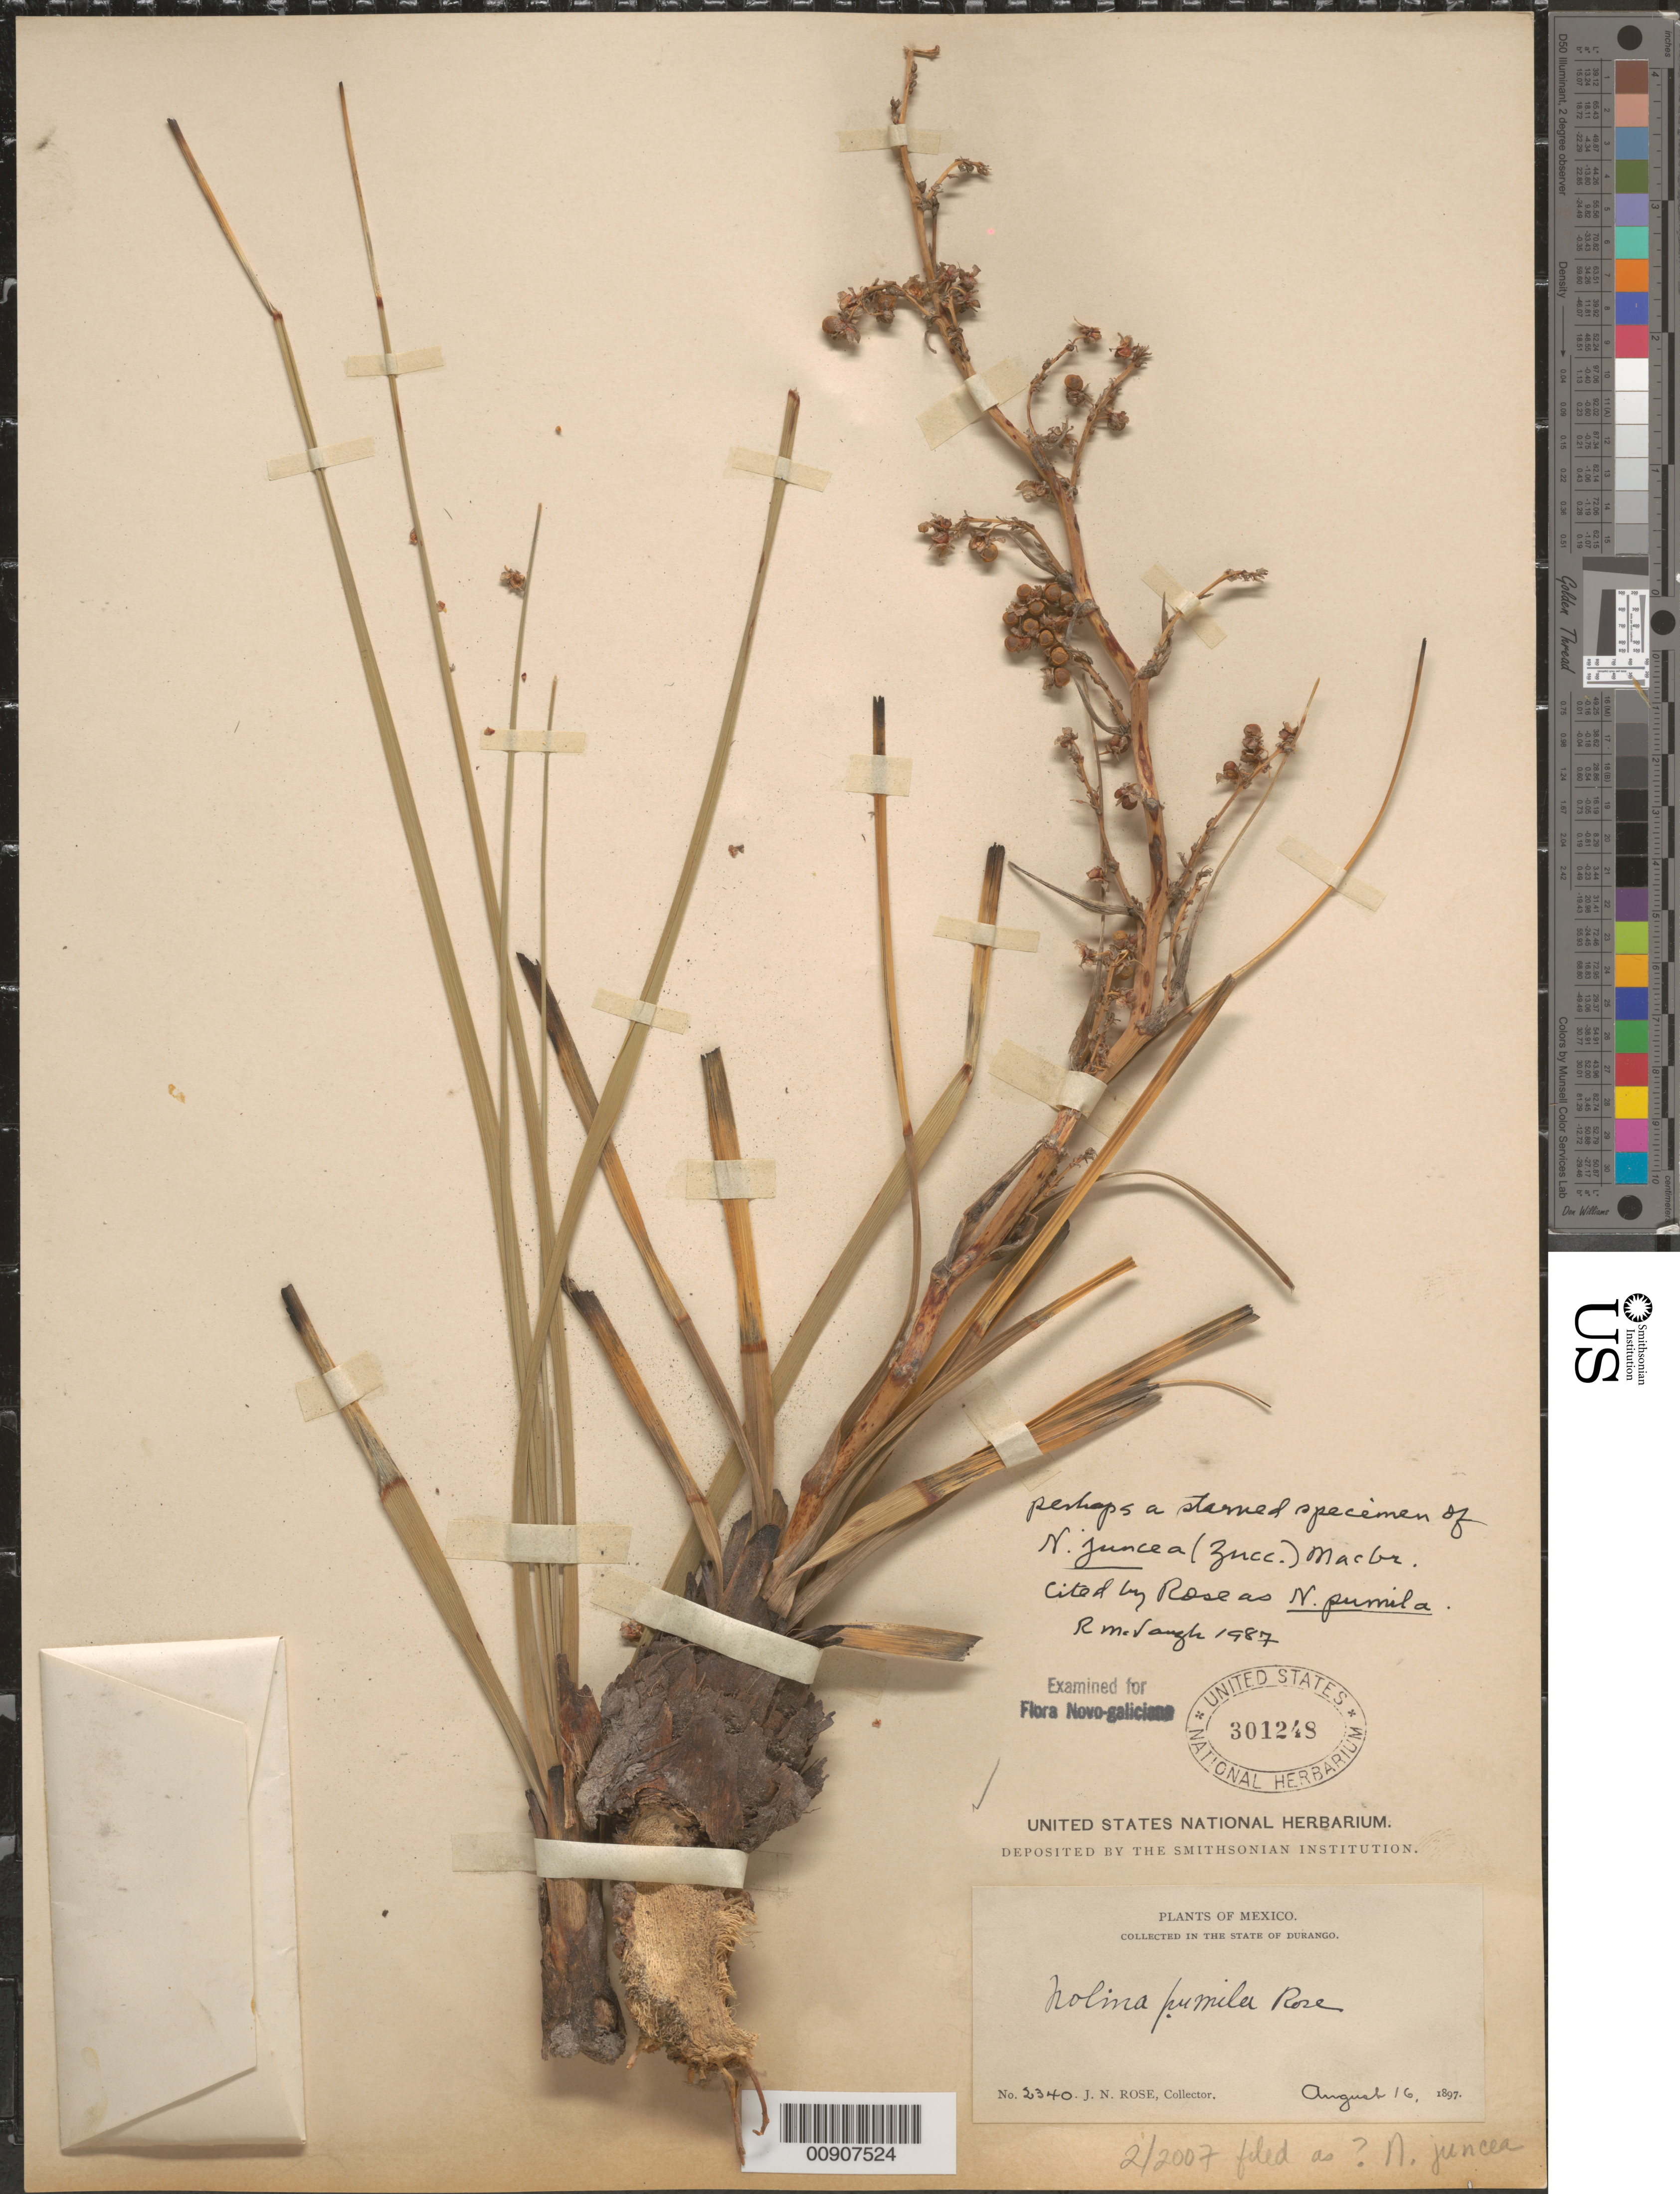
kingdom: Plantae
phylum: Tracheophyta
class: Liliopsida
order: Asparagales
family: Asparagaceae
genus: Nolina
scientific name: Nolina juncea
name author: (Zucc.) J.F. Macbr.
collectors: J. N. Rose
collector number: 2340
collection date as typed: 16 Aug 1897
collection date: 1897-08-16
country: Mexico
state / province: Durango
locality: State of Durango.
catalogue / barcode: US 301248